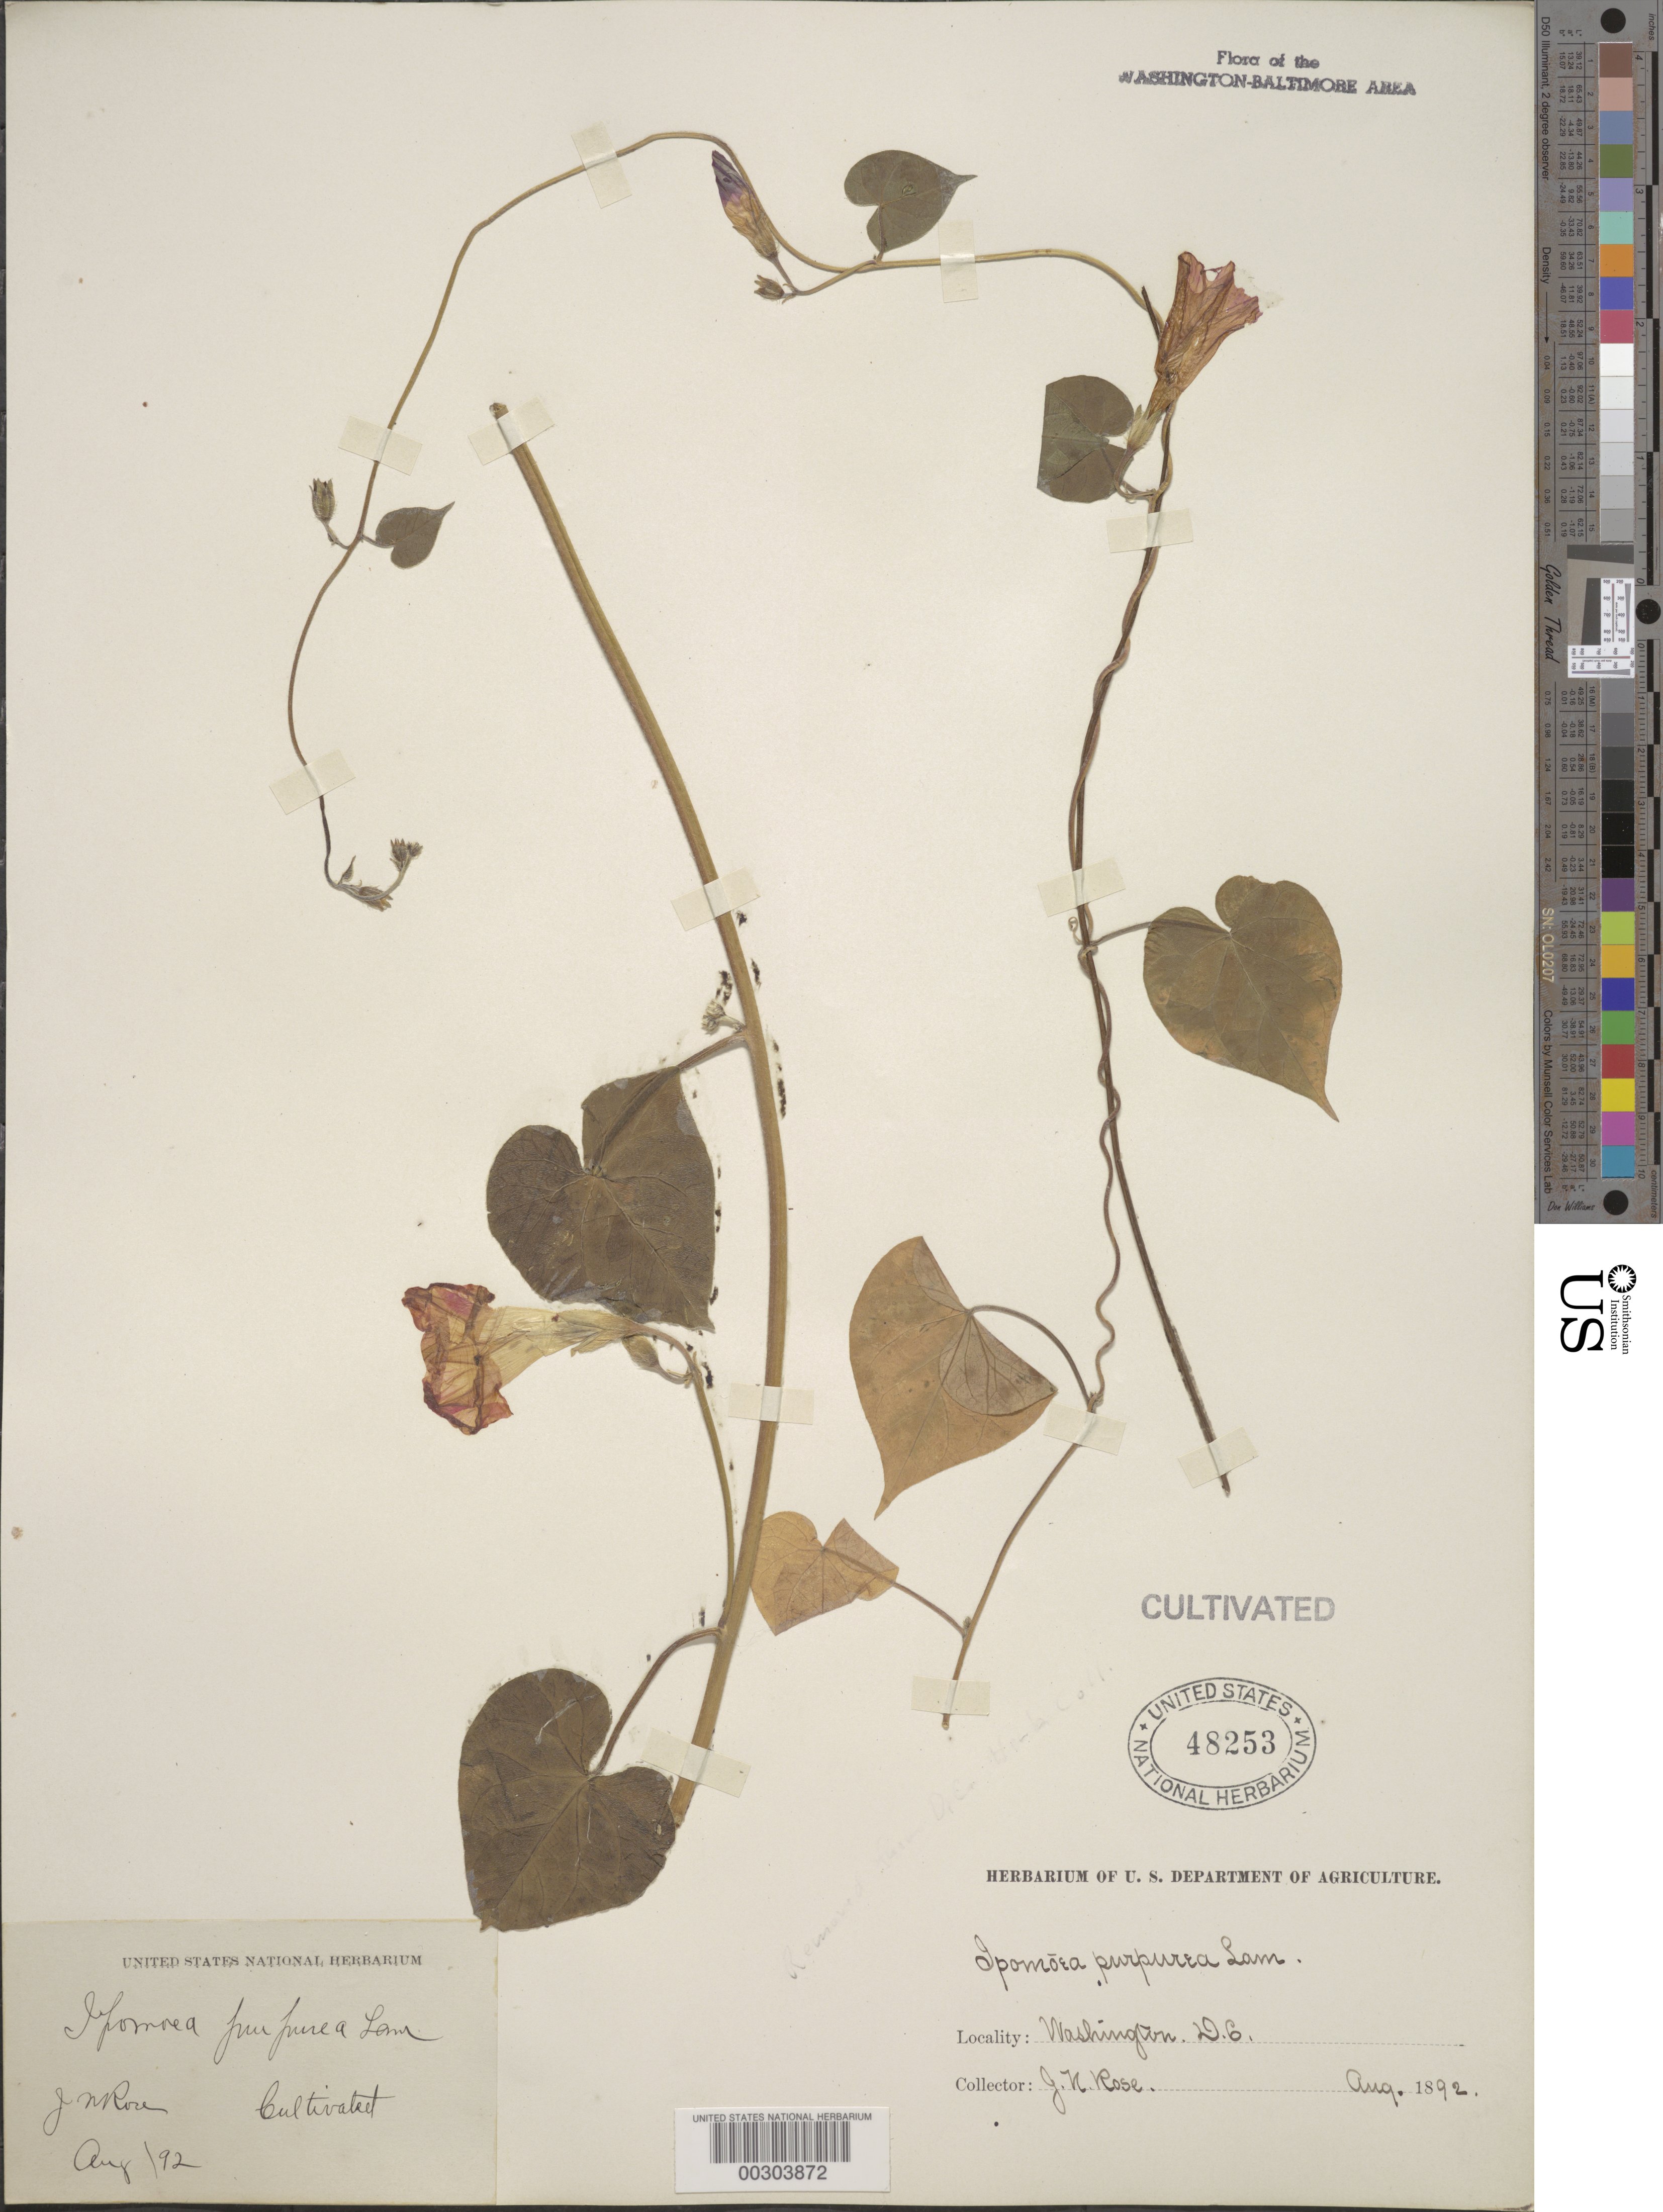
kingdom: Plantae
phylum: Tracheophyta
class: Magnoliopsida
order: Solanales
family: Convolvulaceae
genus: Ipomoea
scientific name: Ipomoea purpurea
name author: (L.) Roth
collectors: J. N. Rose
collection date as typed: Aug 1892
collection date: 1892-08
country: United States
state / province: District of Columbia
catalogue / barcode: US 48253